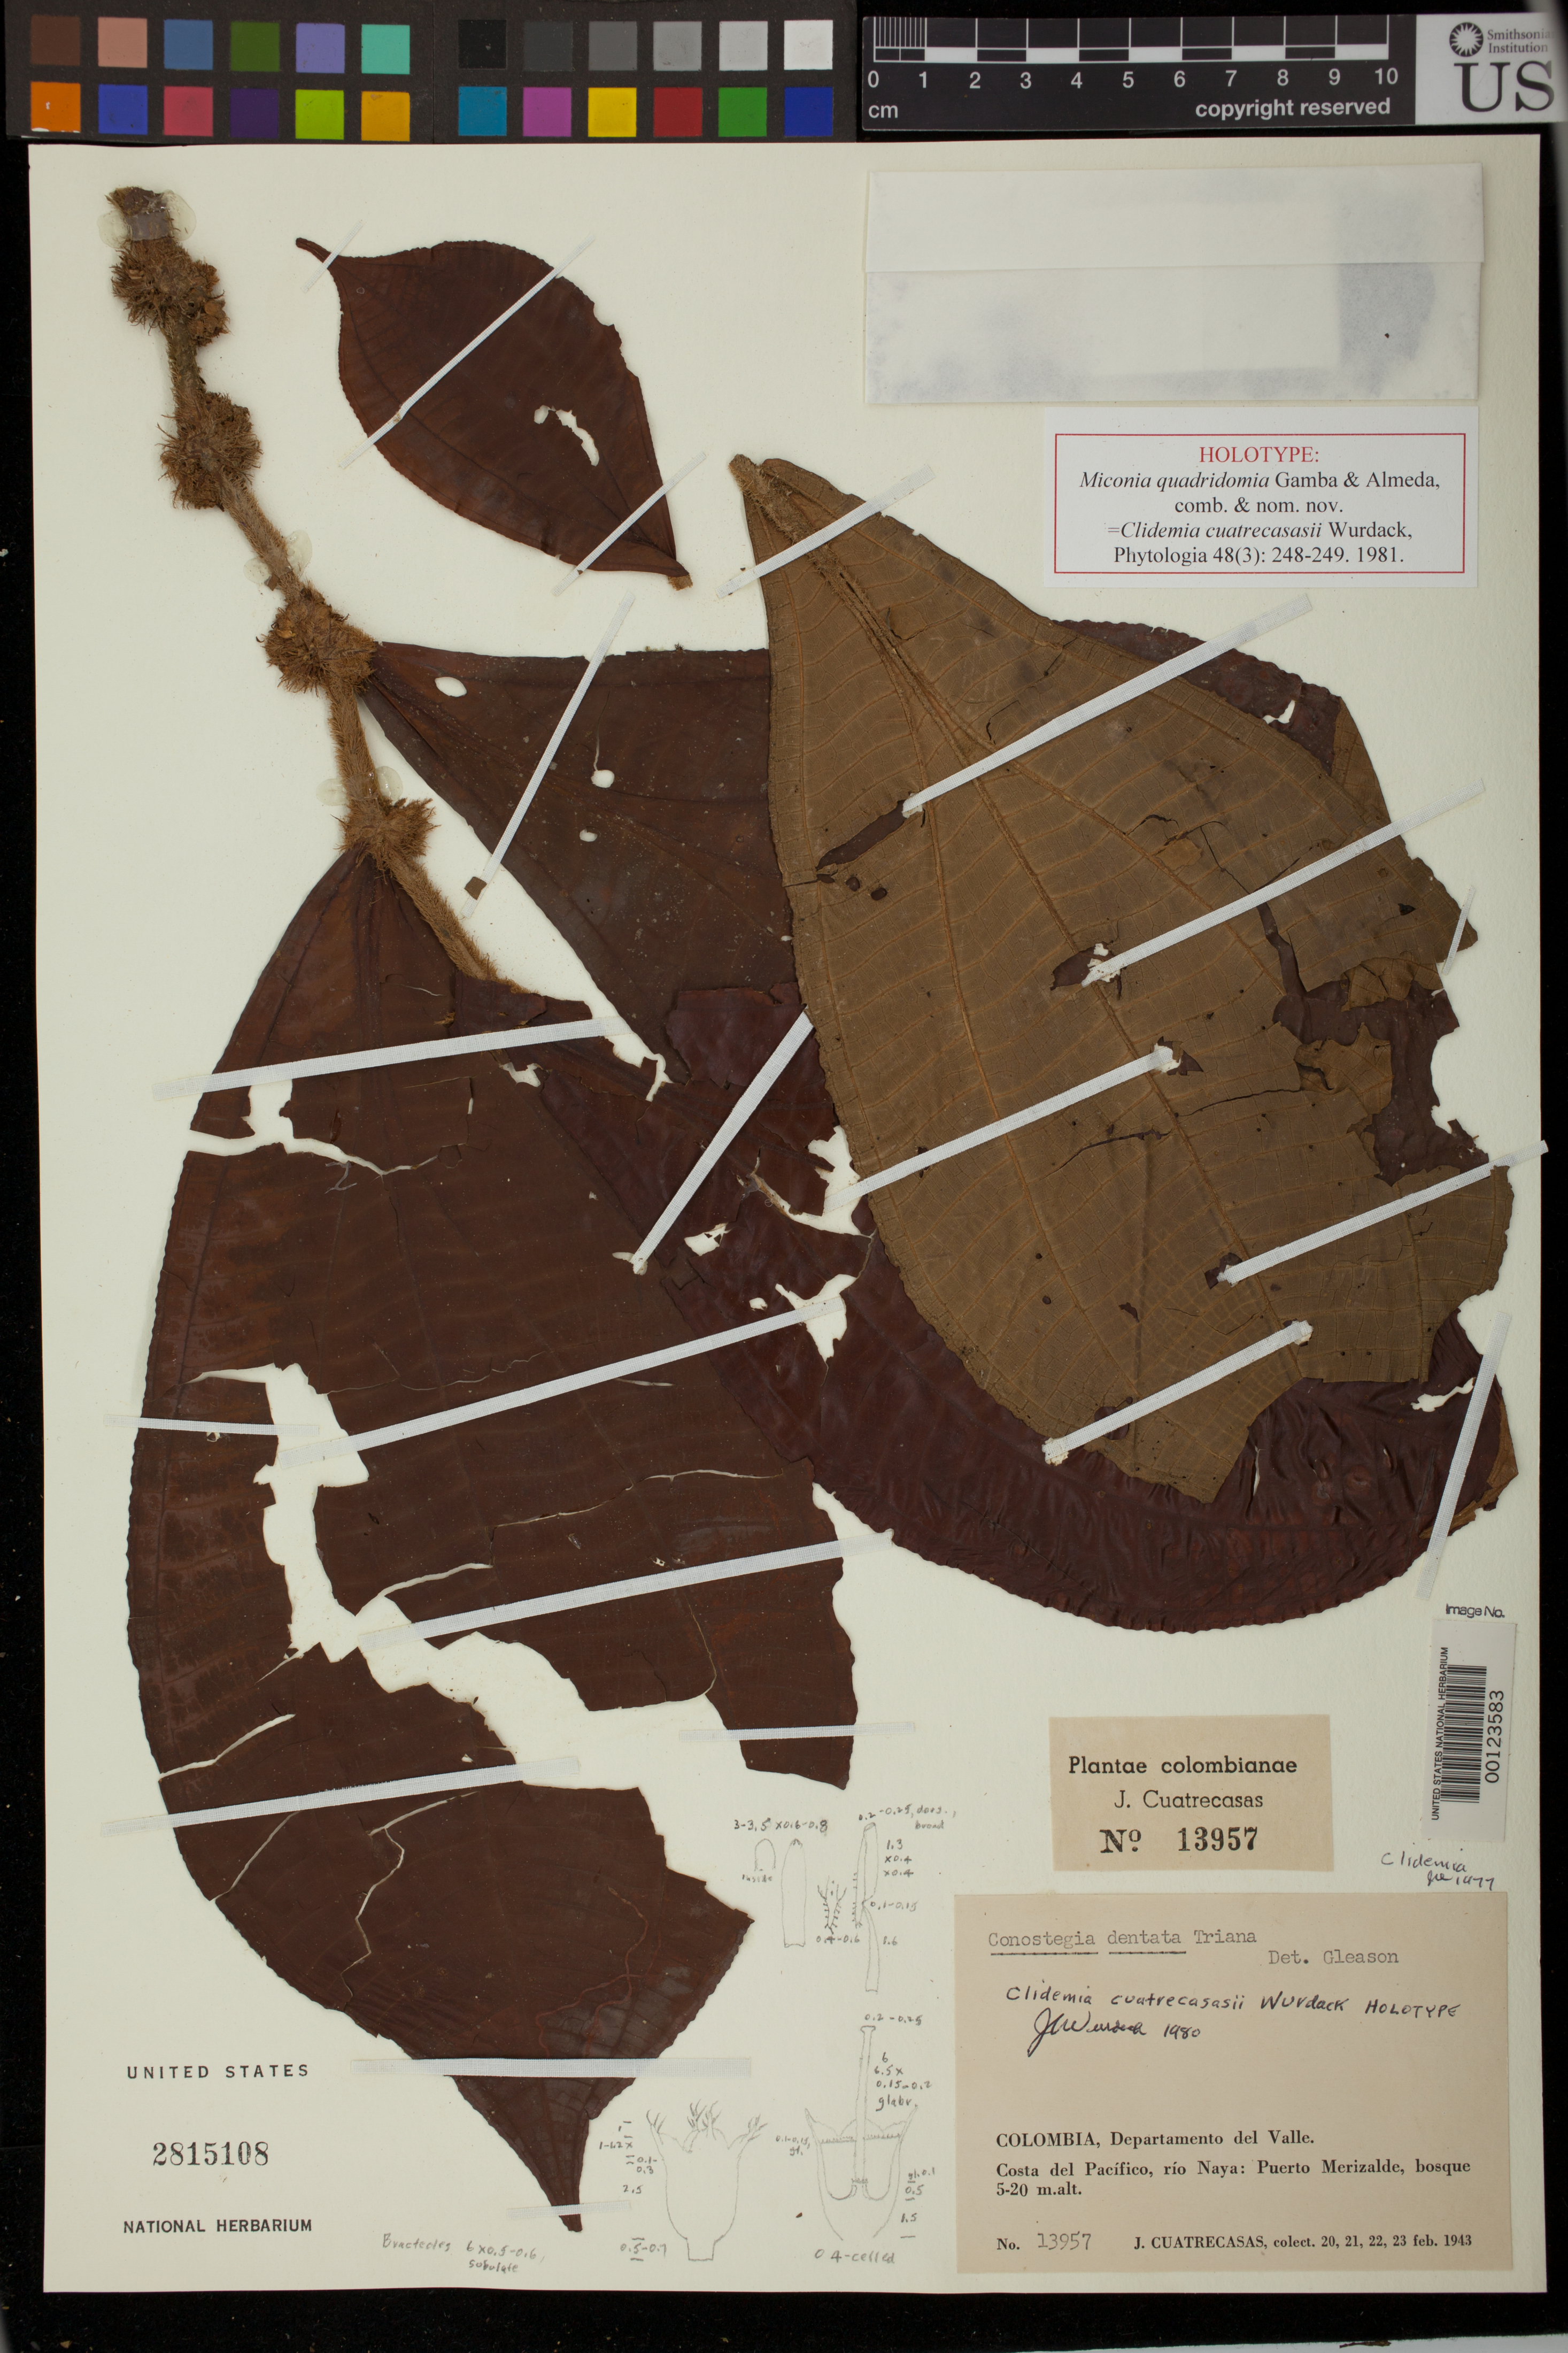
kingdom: Plantae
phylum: Tracheophyta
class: Magnoliopsida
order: Myrtales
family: Melastomataceae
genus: Clidemia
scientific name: Clidemia cuatrecasasii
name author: Wurdack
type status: Holotype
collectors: J. Cuatrecasas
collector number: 13957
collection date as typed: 20 Feb 1943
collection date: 1943-02-20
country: Colombia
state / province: Valle del Cauca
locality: Puerto Merizalde, Rio Naya.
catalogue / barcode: US 2815108